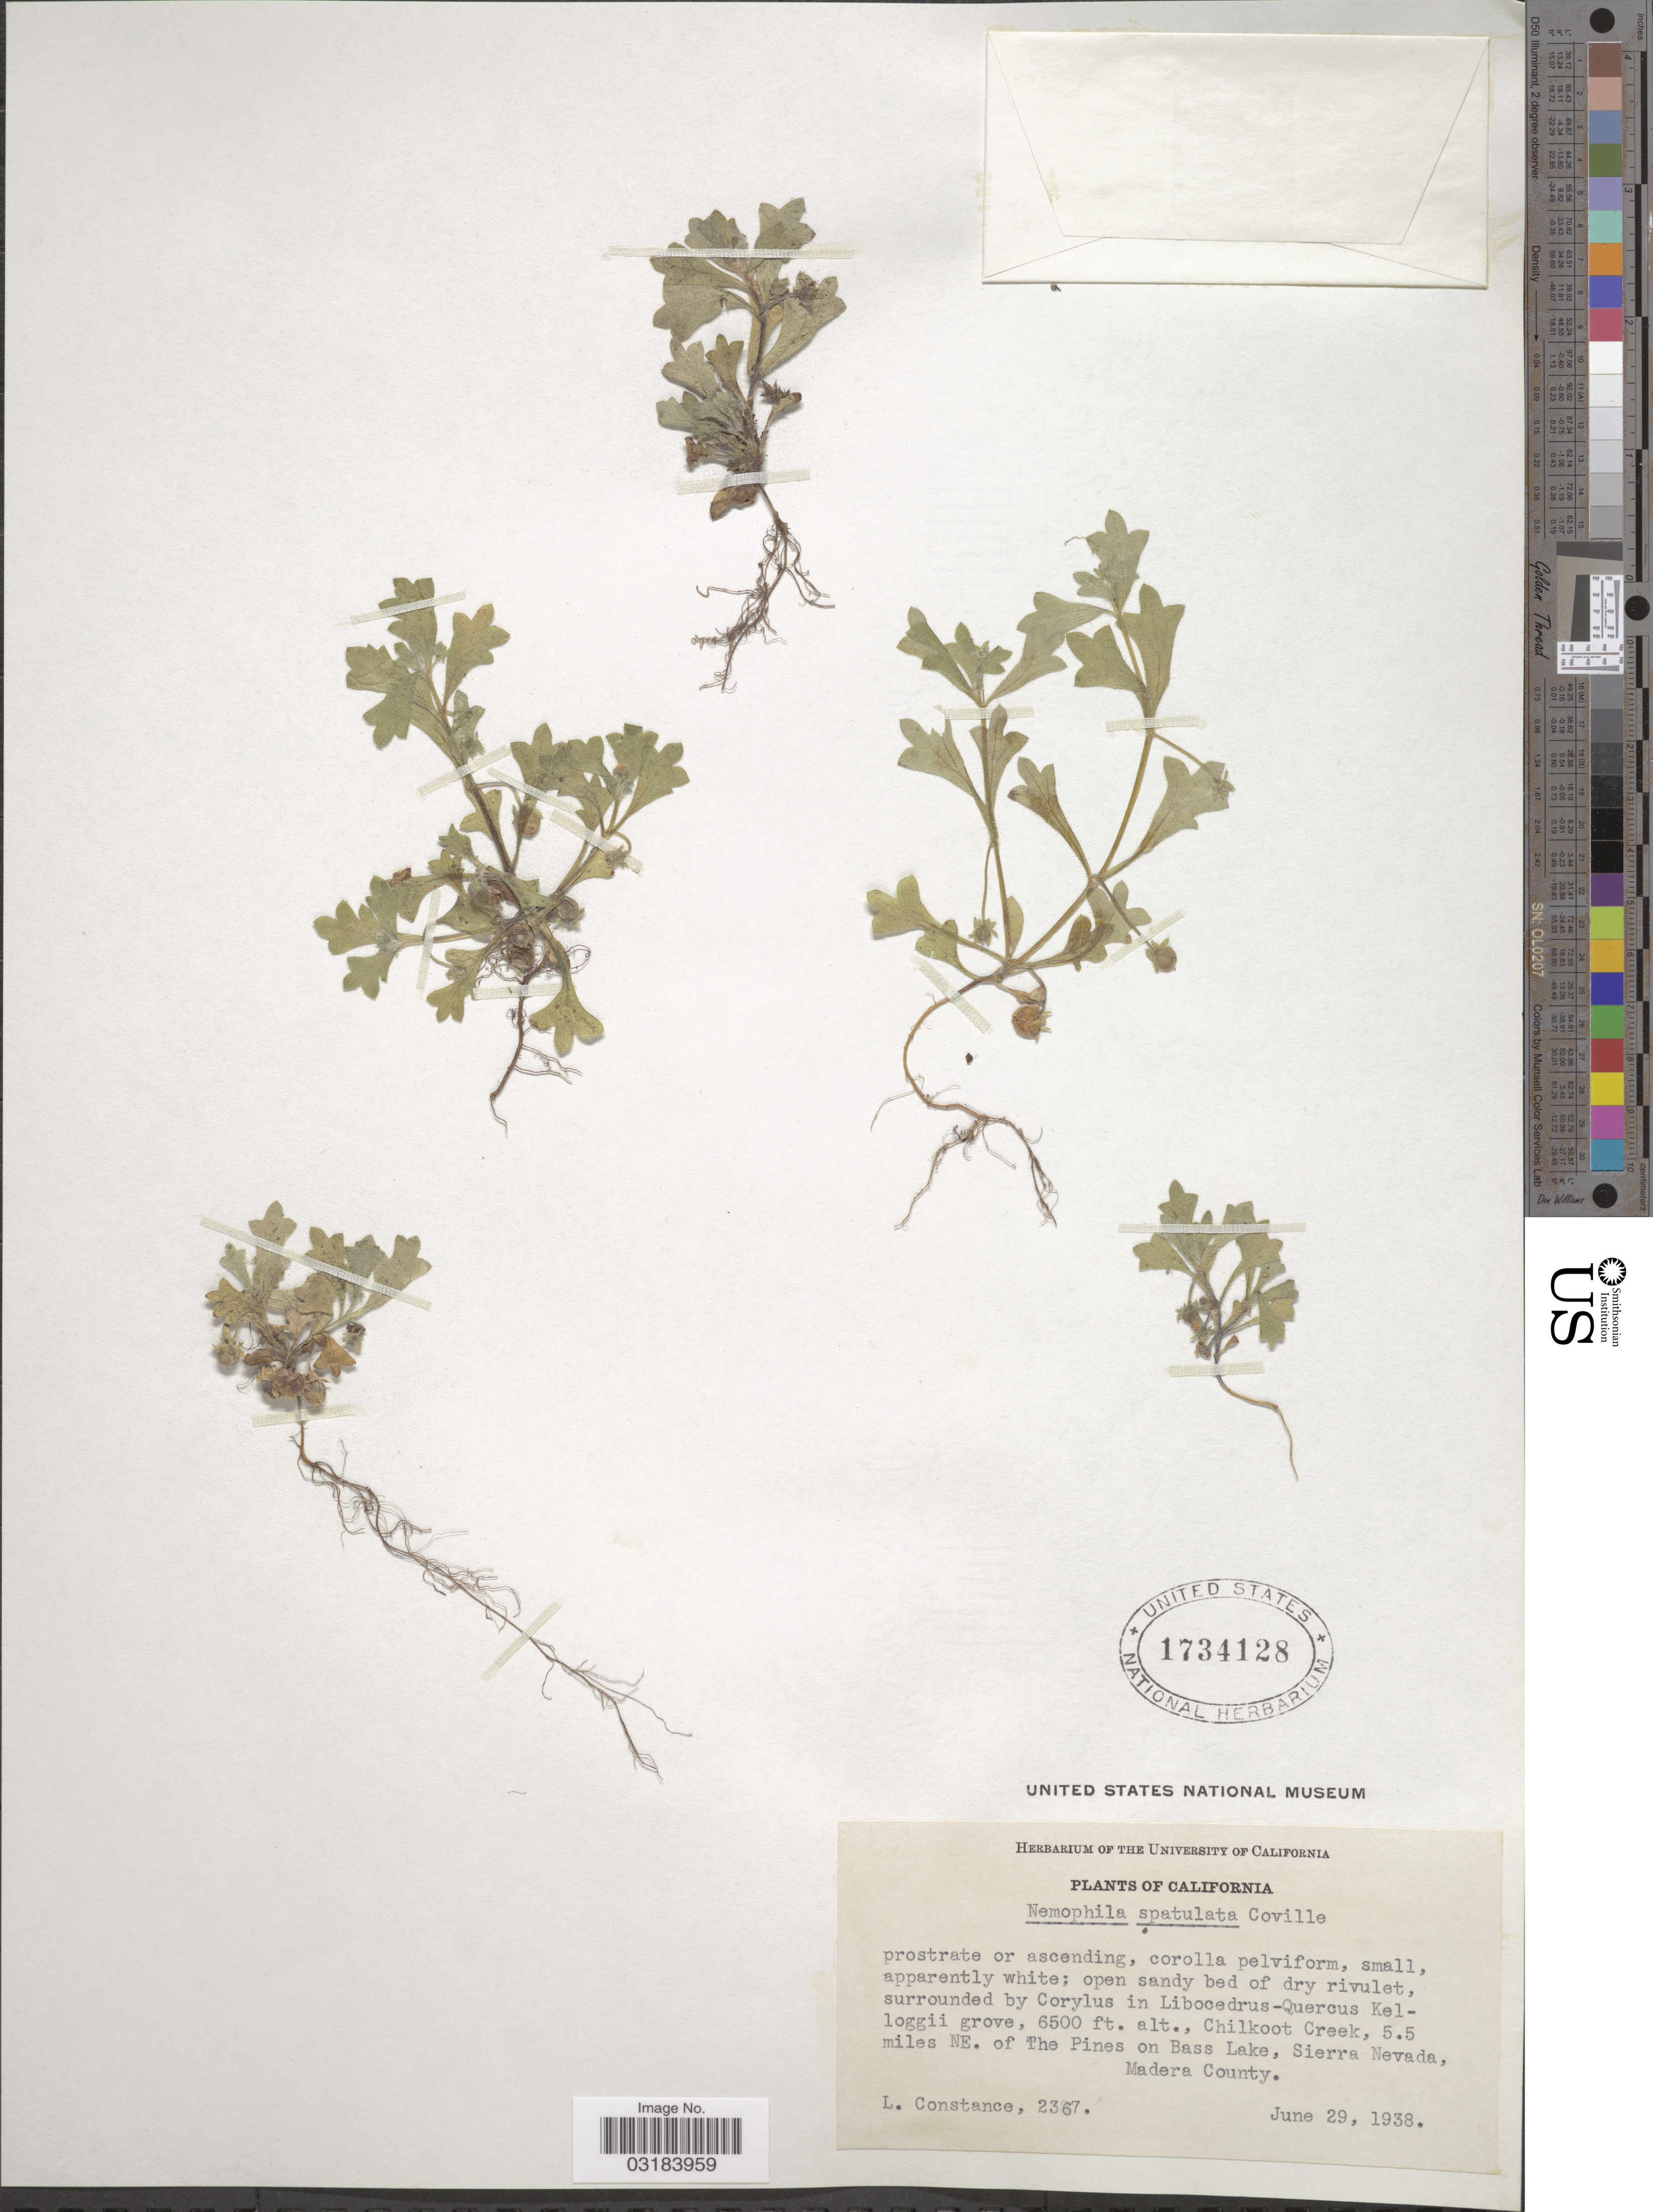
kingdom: Plantae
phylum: Tracheophyta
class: Magnoliopsida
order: Boraginales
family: Hydrophyllaceae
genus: Nemophila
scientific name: Nemophila spatulata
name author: Coville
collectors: L. Constance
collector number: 2367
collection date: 1938-06-29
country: United States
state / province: California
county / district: Madera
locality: Chilkoot Creek, 5.5 miles NE. of The Pines on Bass Lake, Sierra Nevada, Madera County.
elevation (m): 1981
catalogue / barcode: US 1734128